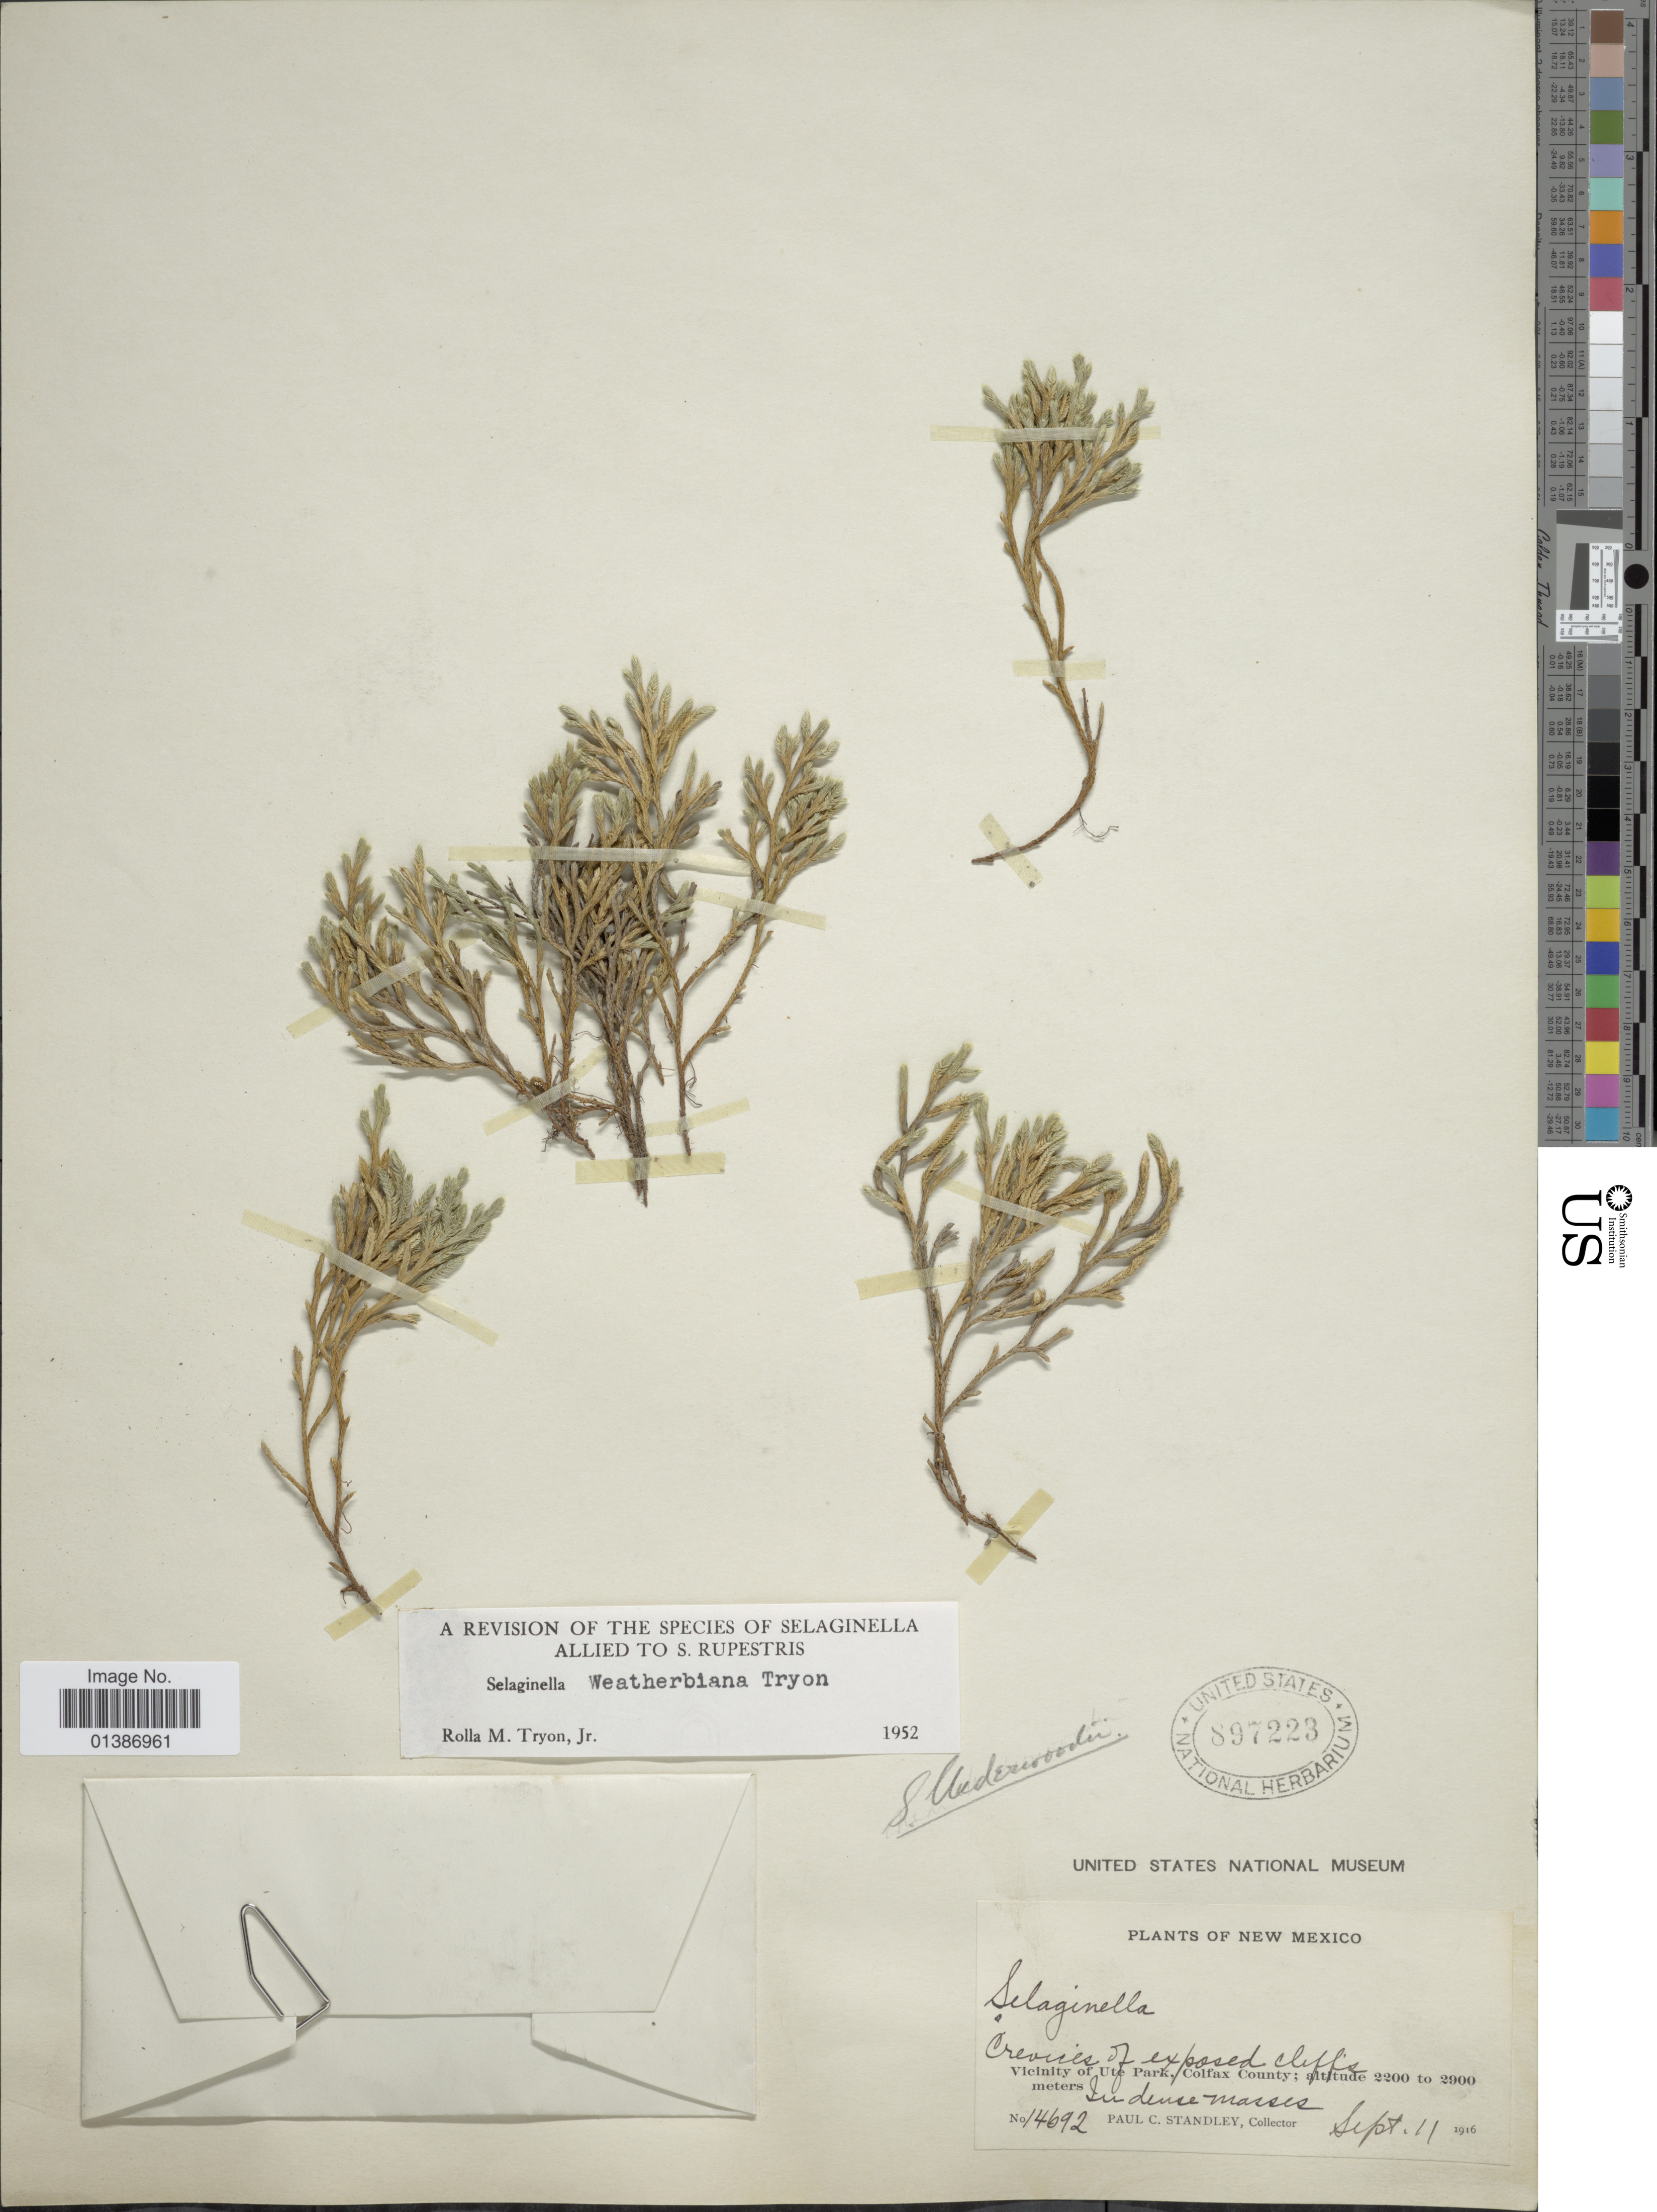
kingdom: Plantae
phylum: Tracheophyta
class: Lycopodiopsida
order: Selaginellales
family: Selaginellaceae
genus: Selaginella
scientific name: Selaginella weatherbiana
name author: R.M. Tryon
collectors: P. C. Standley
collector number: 14692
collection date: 1916-09-11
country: United States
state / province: New Mexico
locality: Vicinity of Ute Park, Colfax County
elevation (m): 2200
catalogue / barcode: US 897223